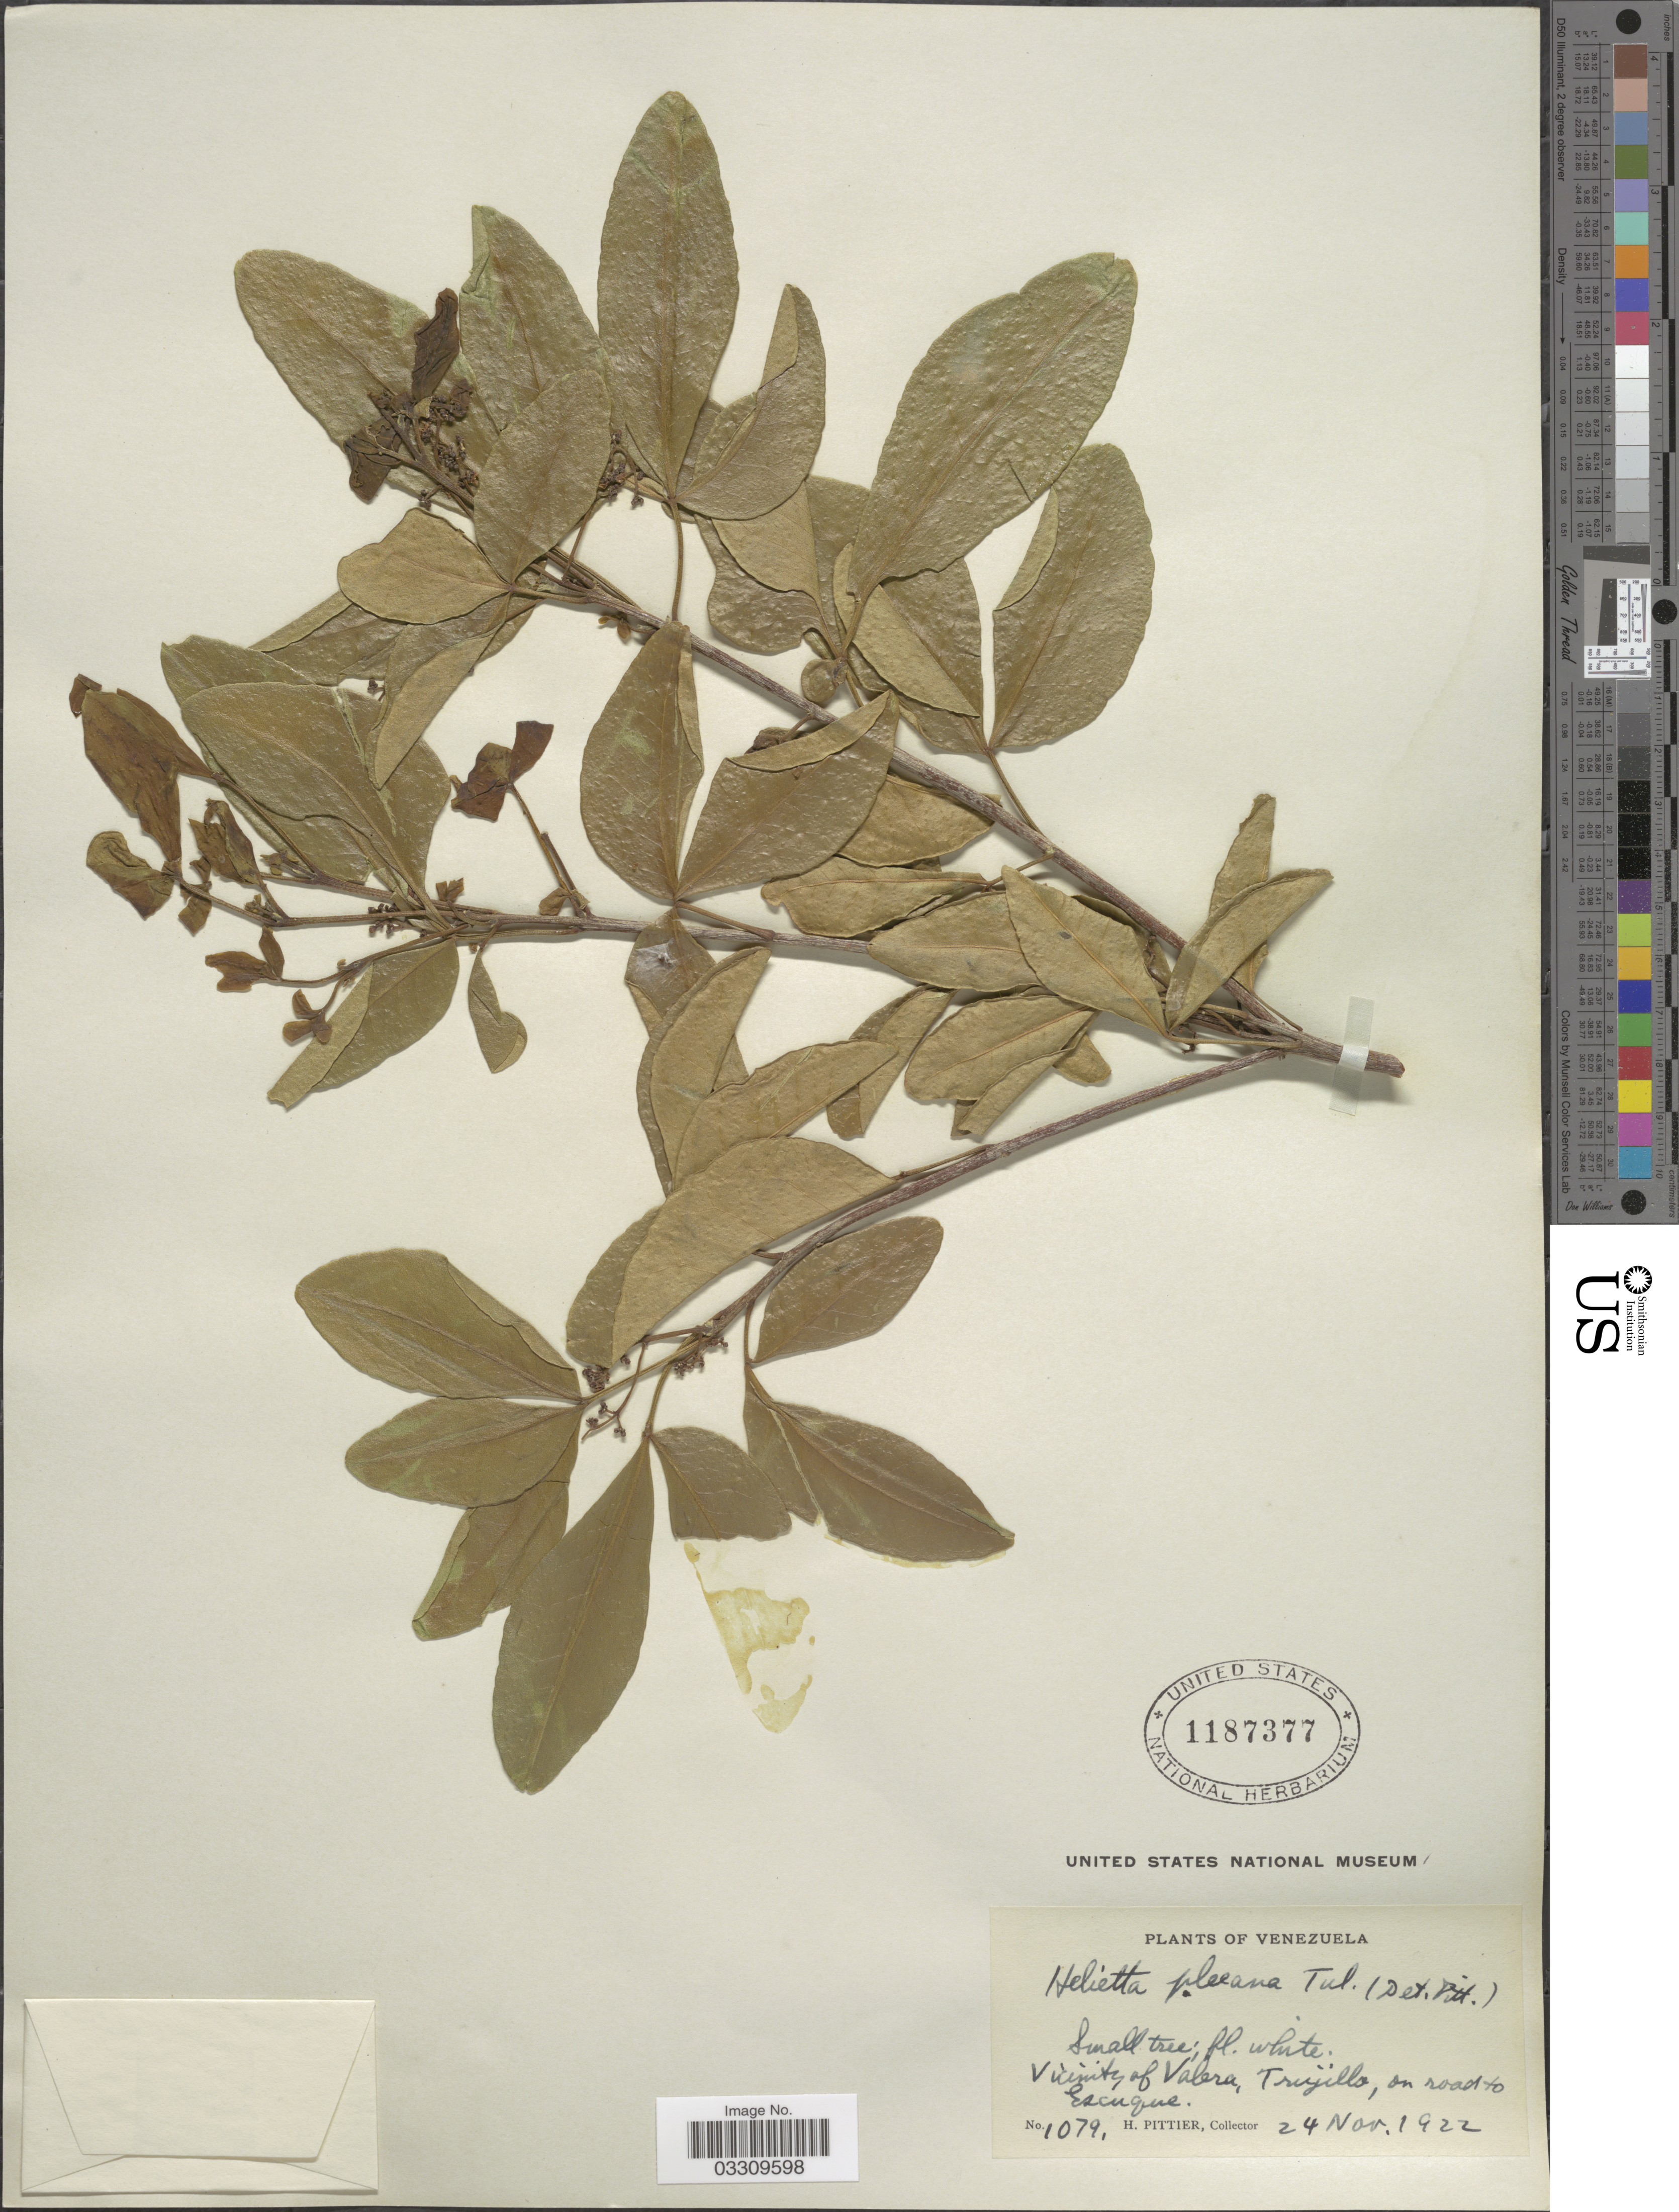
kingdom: Plantae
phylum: Tracheophyta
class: Magnoliopsida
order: Sapindales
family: Rutaceae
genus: Helietta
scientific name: Helietta pleana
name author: Tul.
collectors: H. F. Pittier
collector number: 1079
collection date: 1922-11-24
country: Venezuela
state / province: Trujillo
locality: Vicinity of Valera, Trujillo, on road to Escuque.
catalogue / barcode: US 1187377